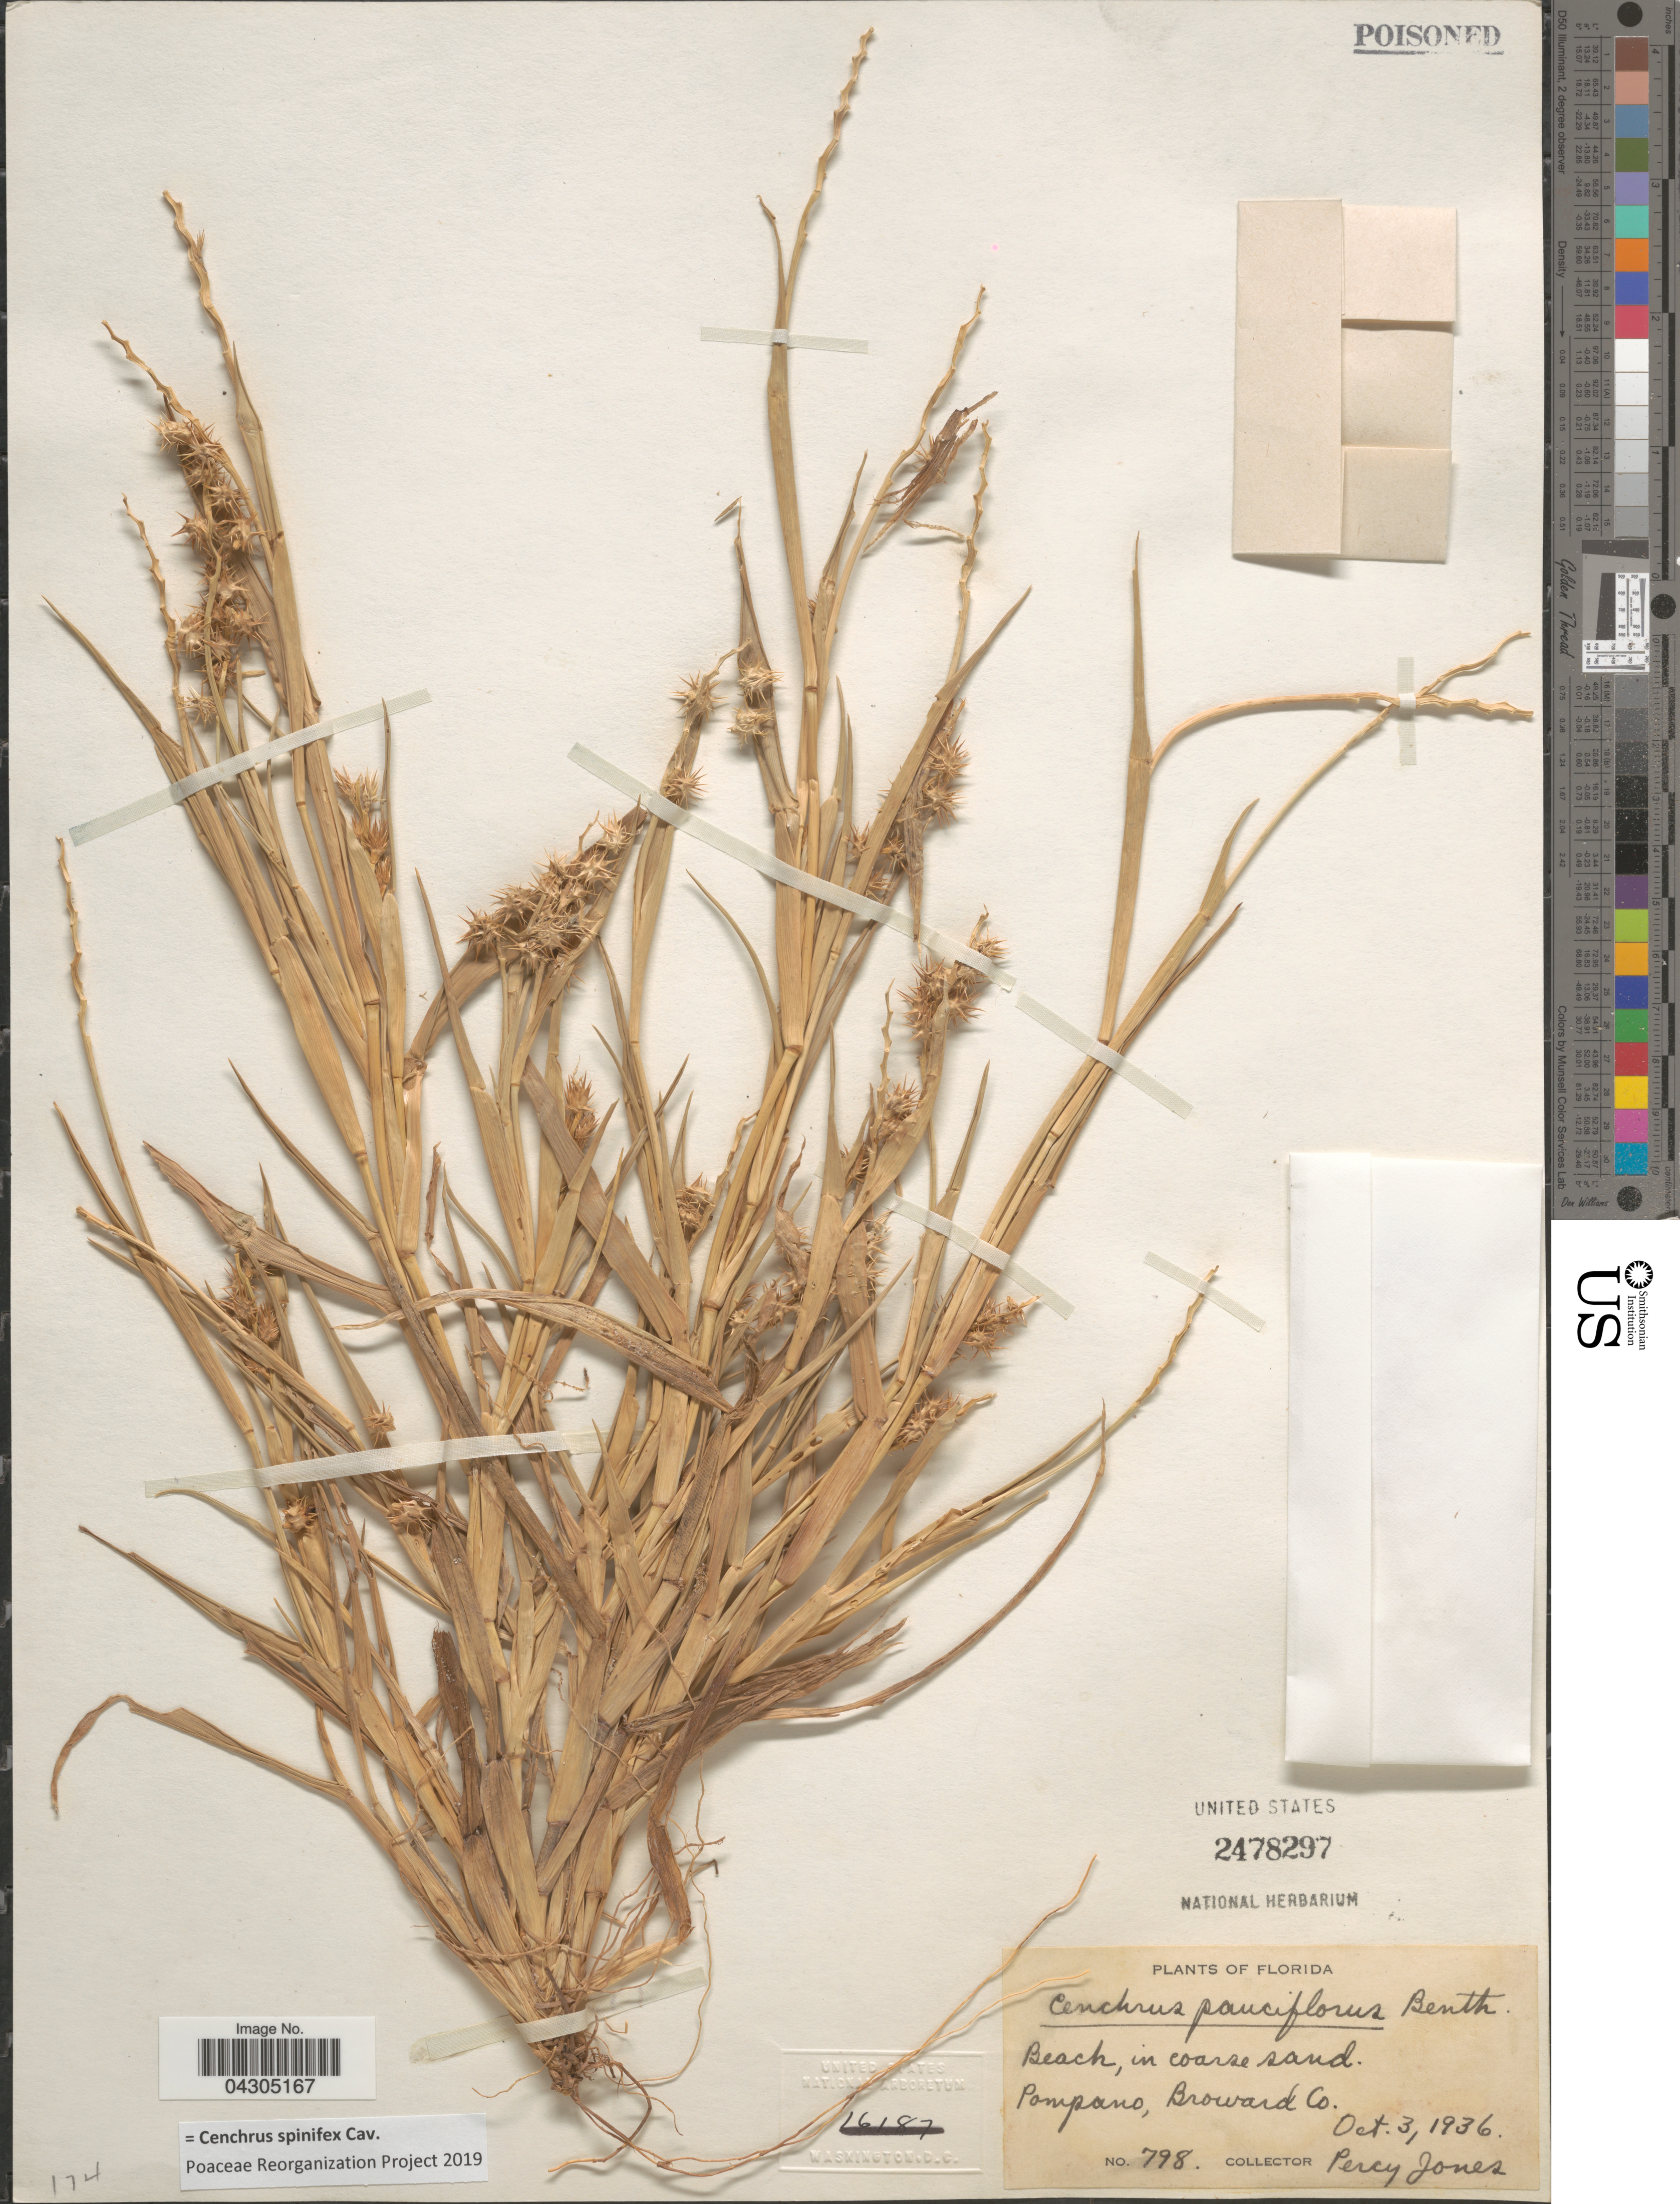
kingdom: Plantae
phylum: Tracheophyta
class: Liliopsida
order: Poales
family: Poaceae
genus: Cenchrus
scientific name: Cenchrus spinifex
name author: Cav.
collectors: P. Jones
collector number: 798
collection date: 1936-10-03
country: United States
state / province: Florida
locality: Pompano, Broward Co.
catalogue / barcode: US 2478297